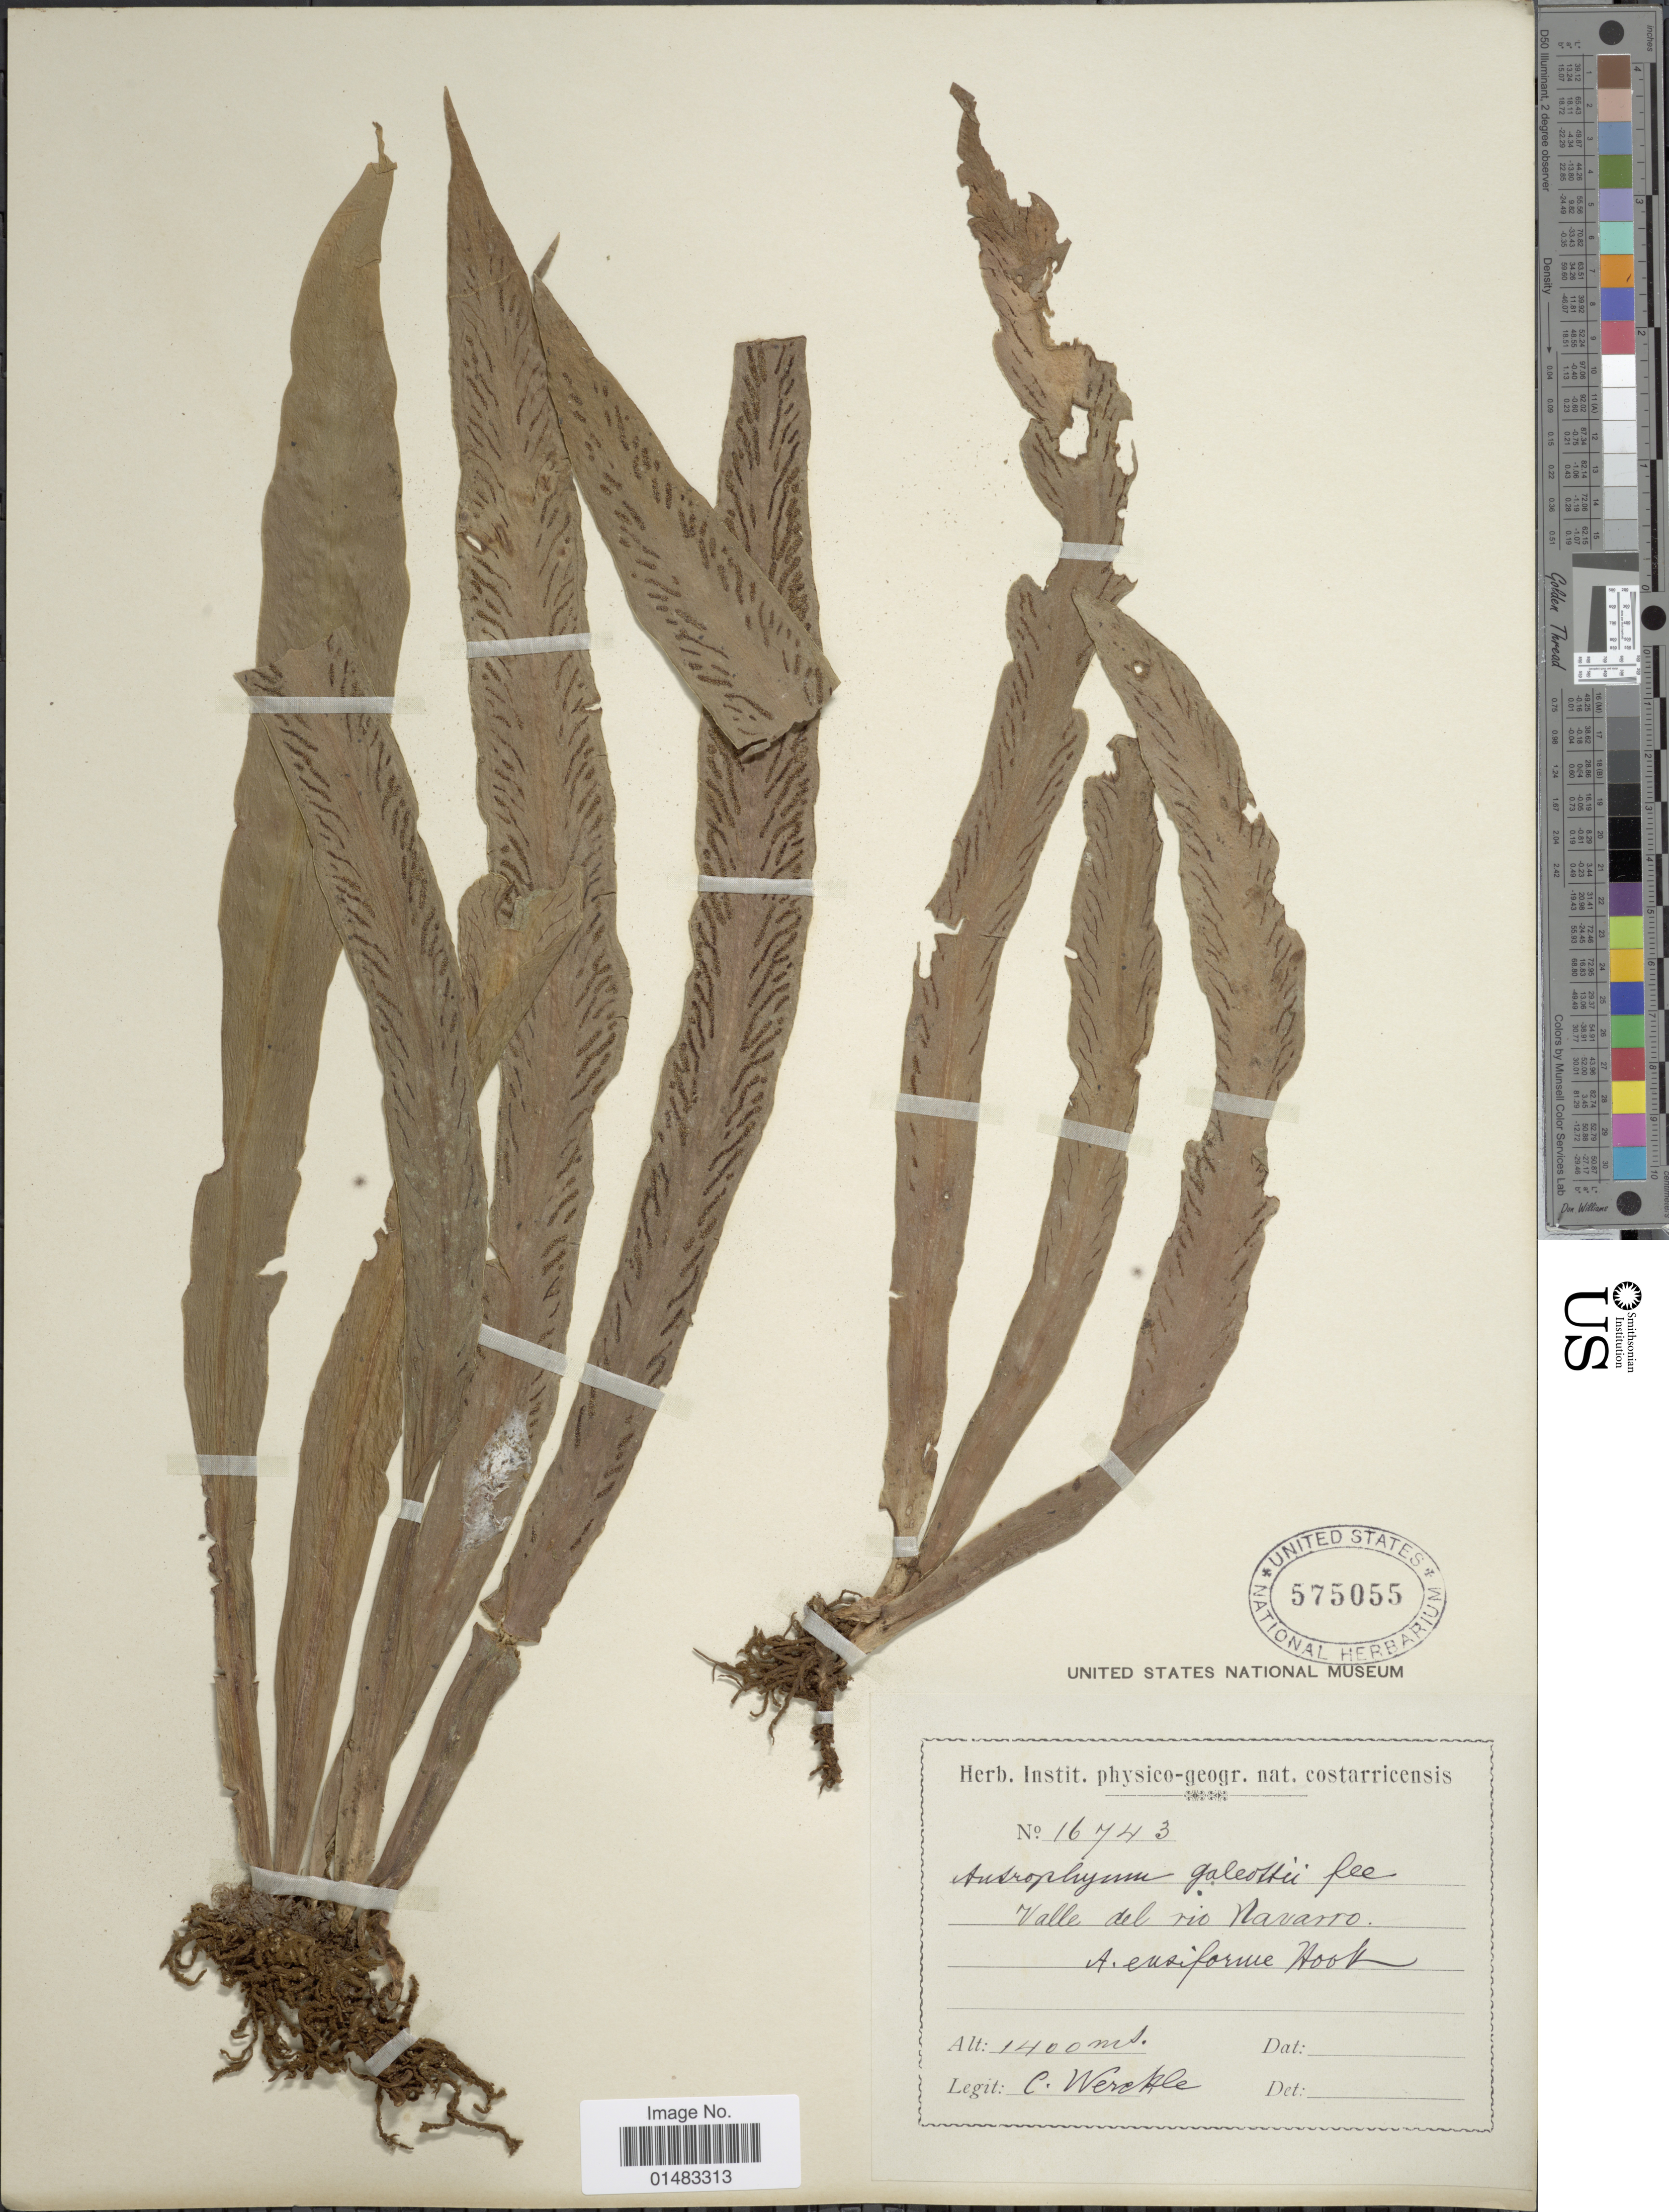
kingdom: Plantae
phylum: Tracheophyta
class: Polypodiopsida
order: Polypodiales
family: Pteridaceae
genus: Scoliosorus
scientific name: Scoliosorus ensiformis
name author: (Hook.) T. Moore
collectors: C. Wercklé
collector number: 16743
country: Costa Rica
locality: Valle del Rio Navarro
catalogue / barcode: US 575055